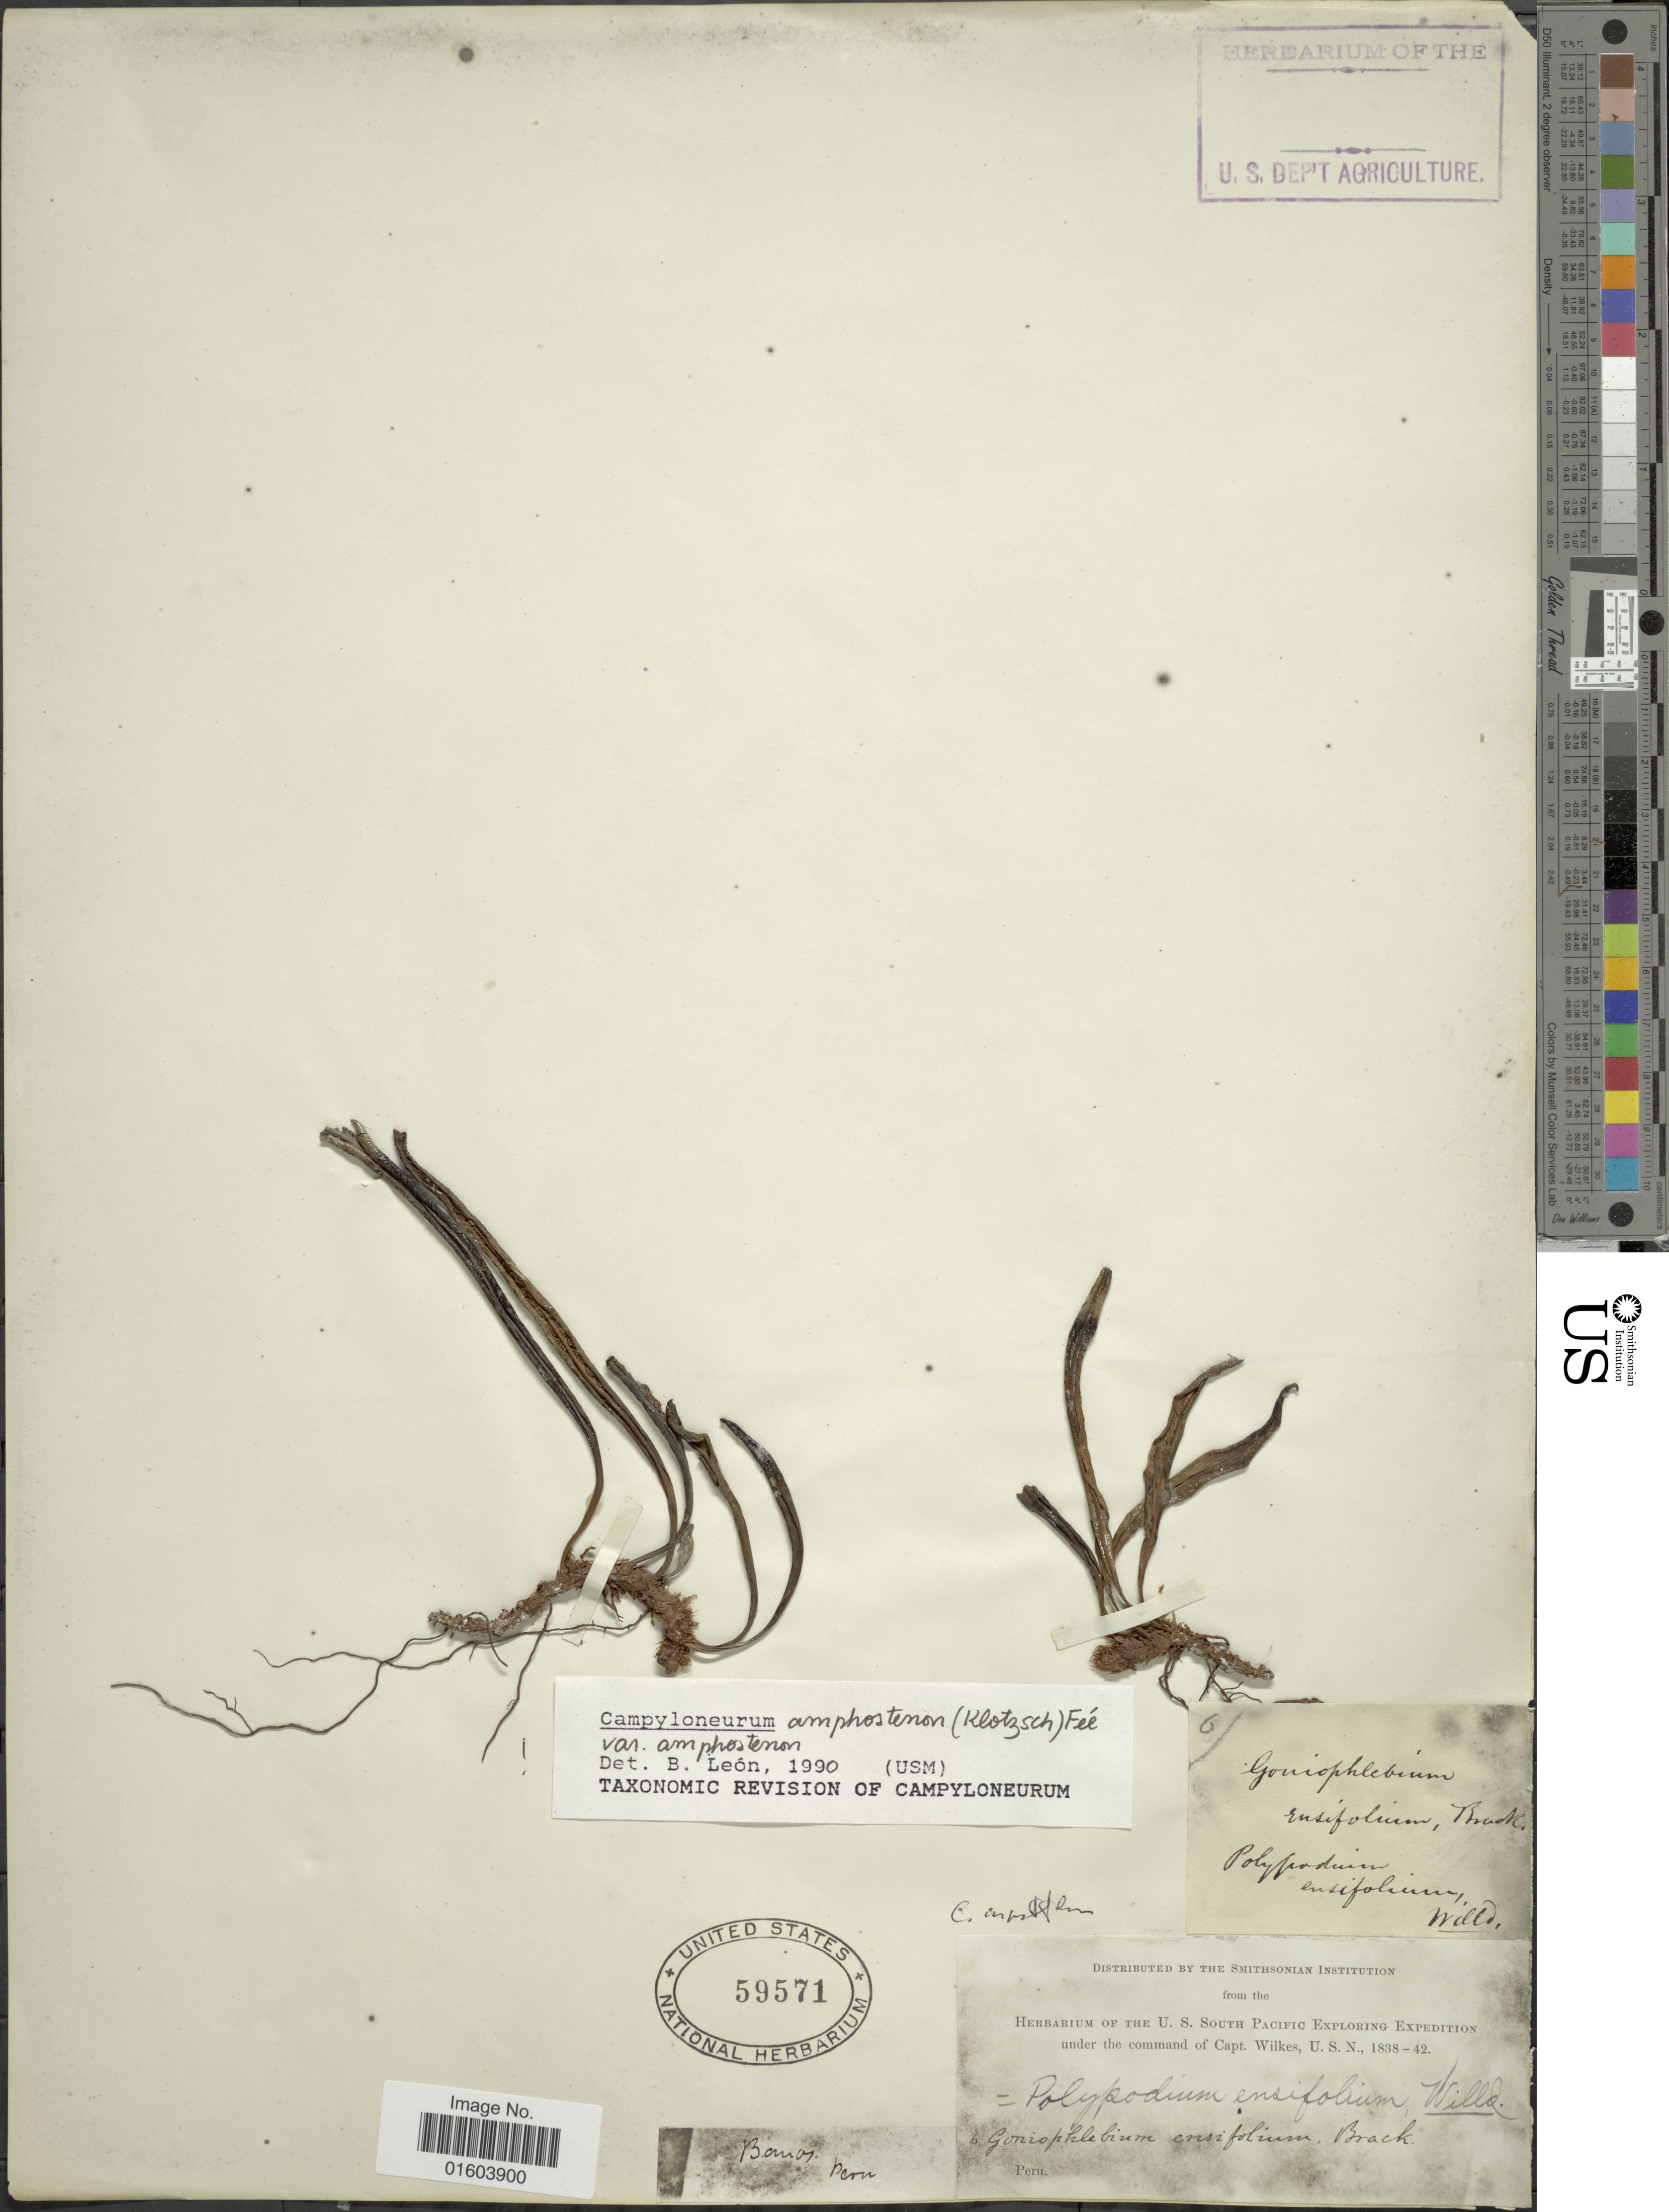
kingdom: Plantae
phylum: Tracheophyta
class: Polypodiopsida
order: Polypodiales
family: Polypodiaceae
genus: Campyloneurum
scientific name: Campyloneurum amphostenon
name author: (Kunze ex Klotzsch) Fée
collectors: Wilkes Explor. Exped.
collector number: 6?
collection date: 1838/1842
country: Peru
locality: Peru.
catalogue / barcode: US 59571